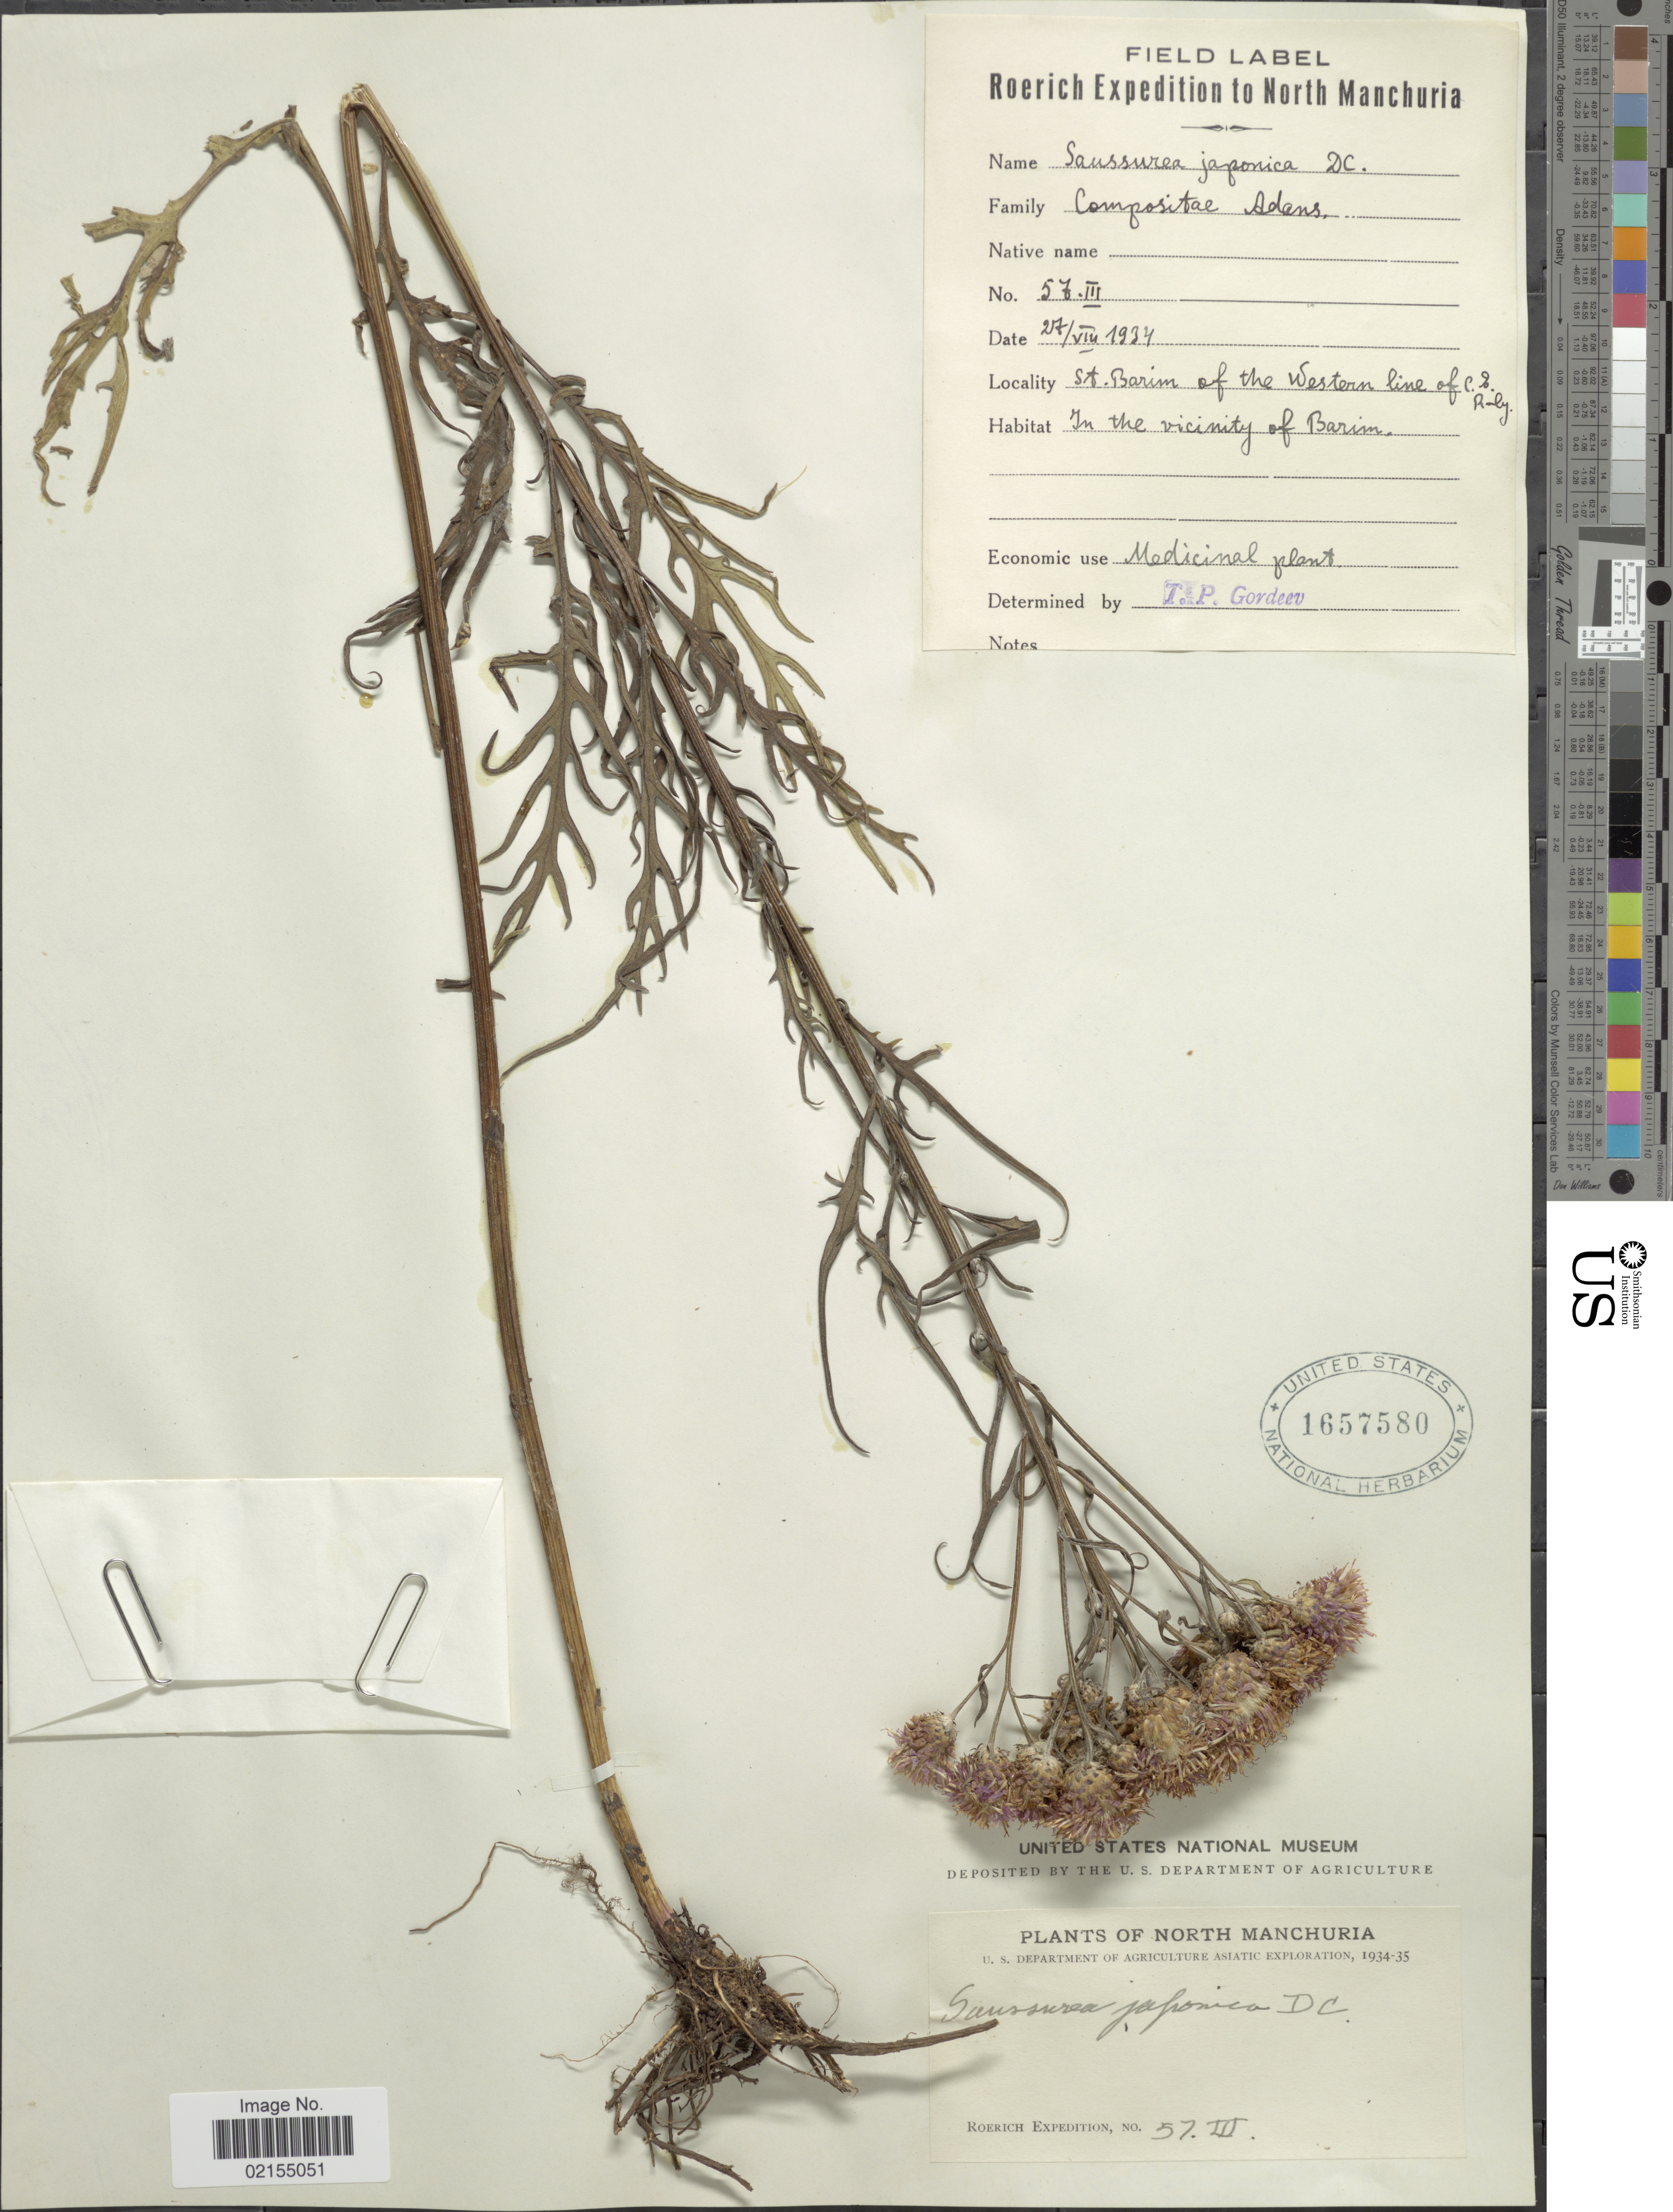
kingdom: Plantae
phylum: Tracheophyta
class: Magnoliopsida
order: Asterales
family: Asteraceae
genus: Saussurea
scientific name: Saussurea pulchella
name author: (Fisch.) Fisch.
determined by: Chen, Yousheng S.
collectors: Roerich Expedition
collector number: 57. III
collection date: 1934-08-27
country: China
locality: North Manchuria, St. Barim of the Western line of C.I.R.ly (Chinese Eastern Railway) In the vicinity of Barim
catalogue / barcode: US 1657580